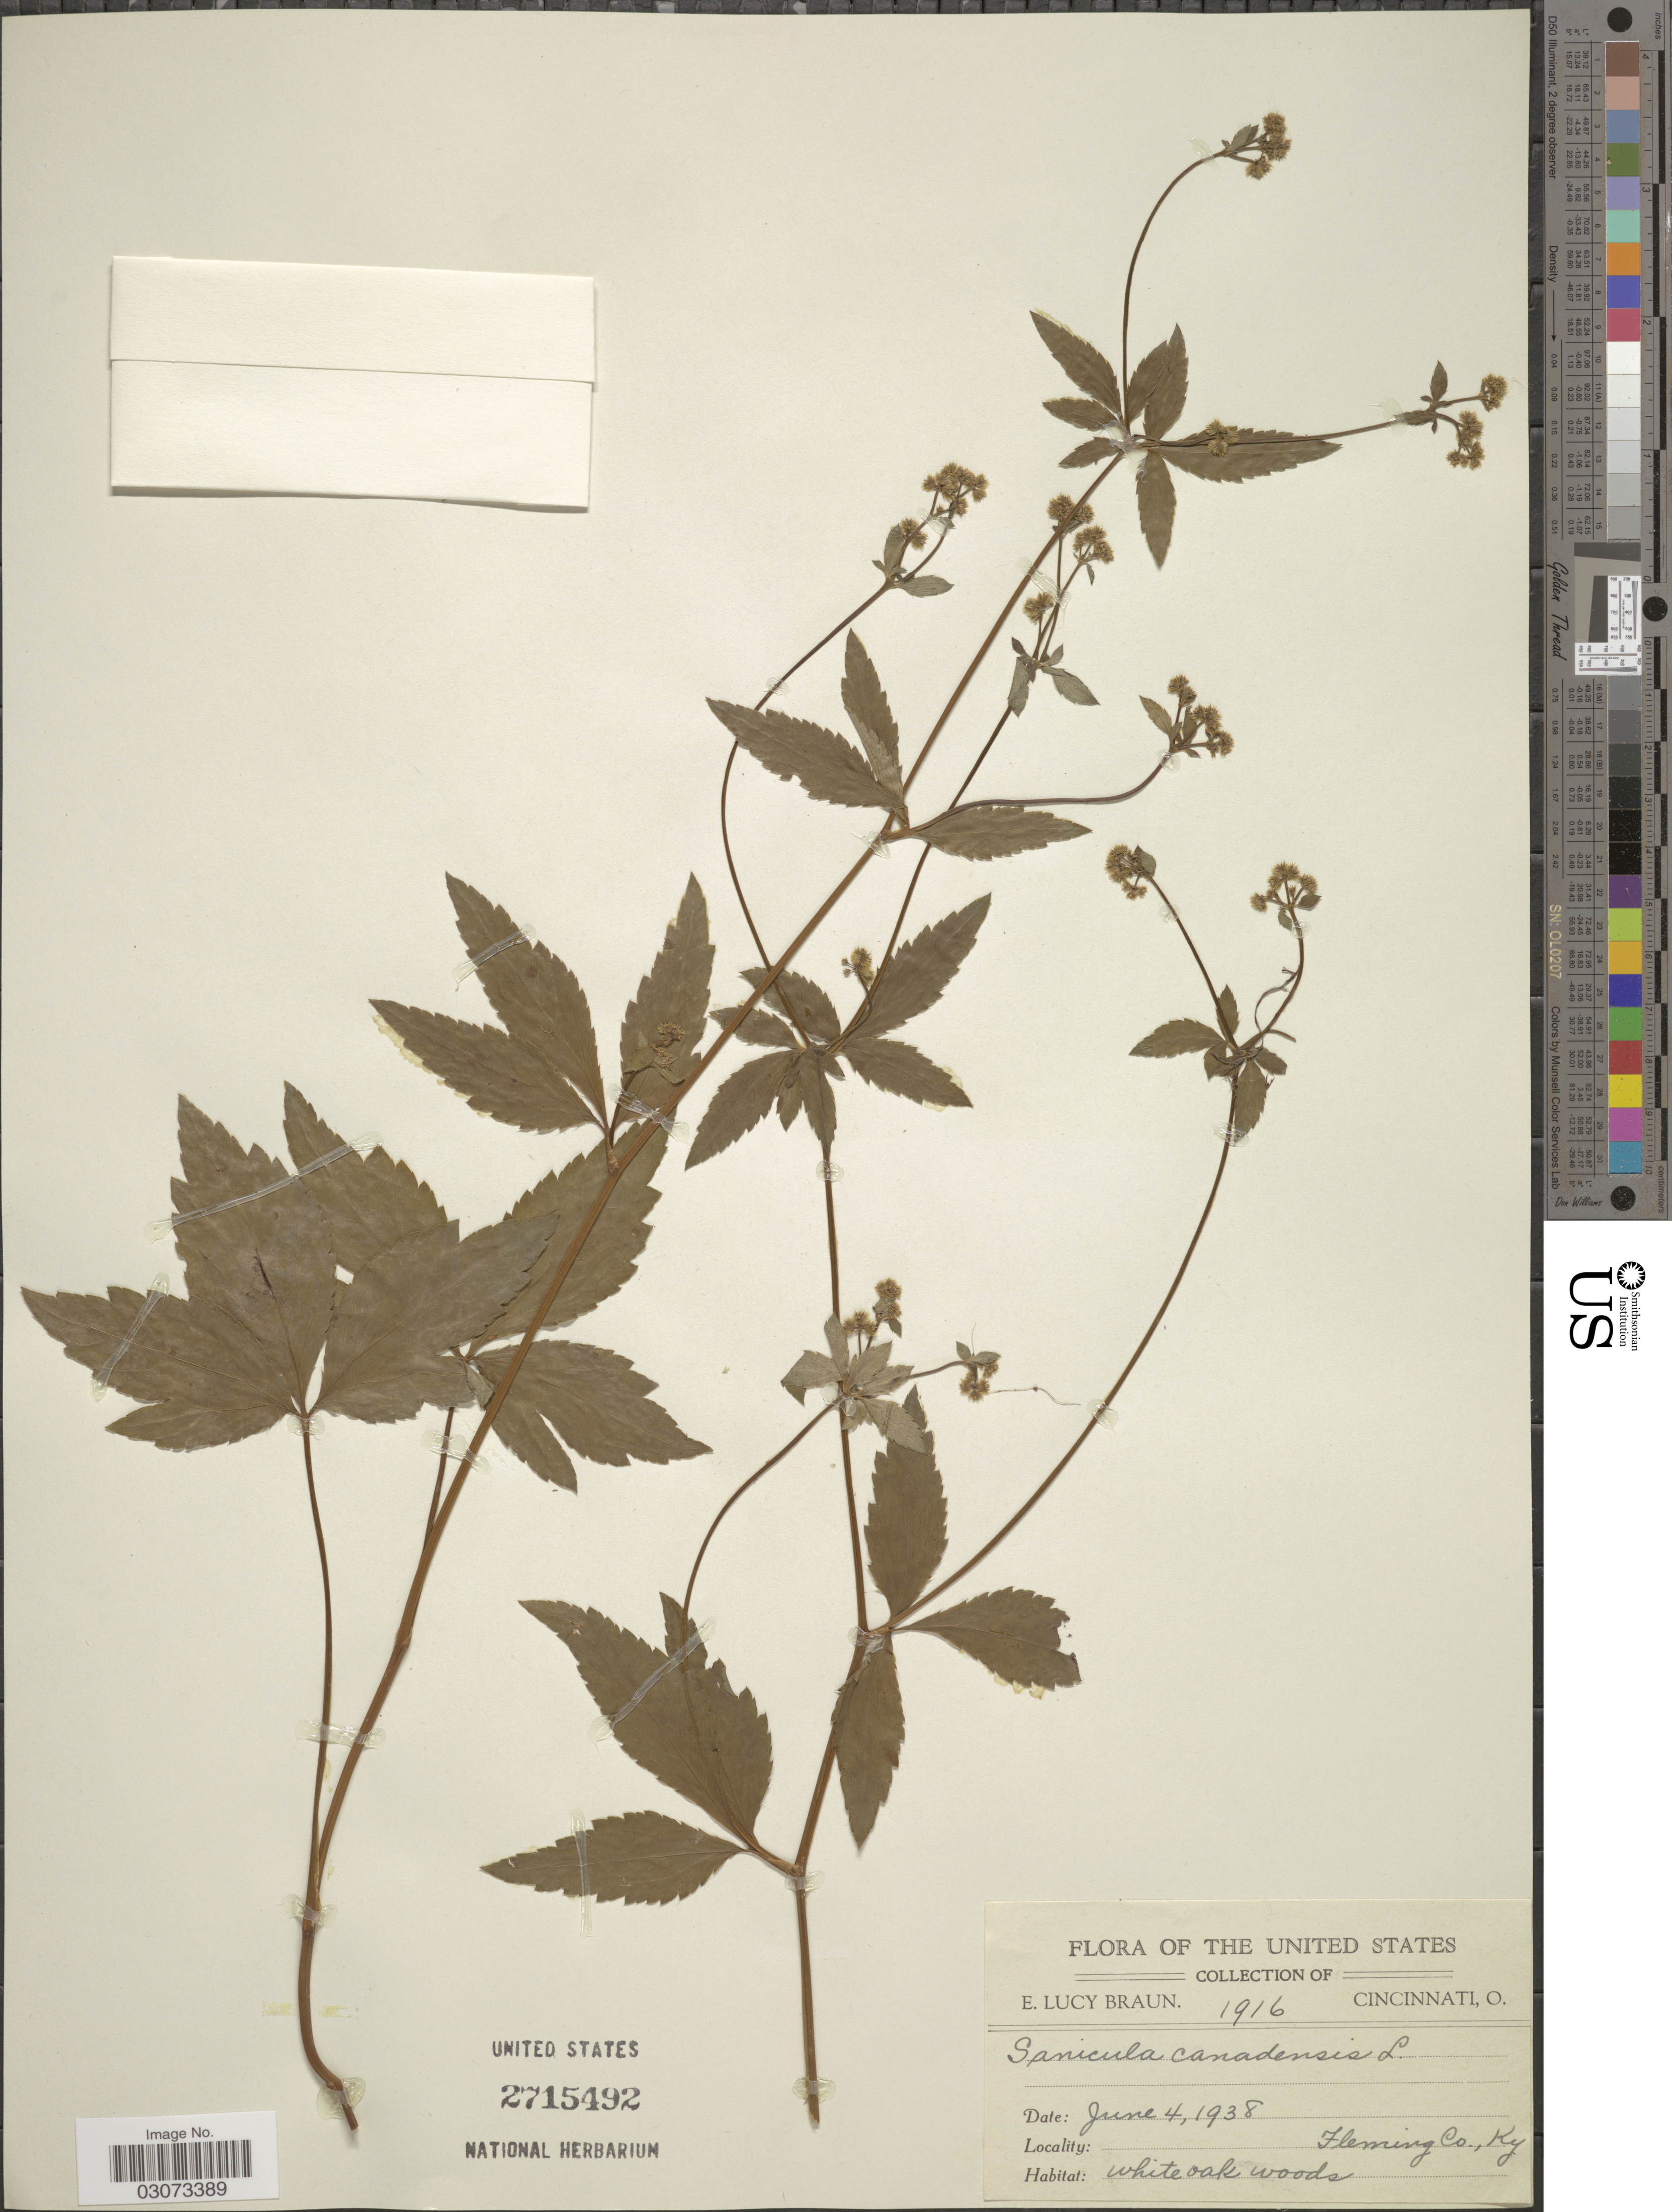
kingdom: Plantae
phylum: Tracheophyta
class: Magnoliopsida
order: Apiales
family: Apiaceae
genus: Sanicula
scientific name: Sanicula canadensis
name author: L.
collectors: E. L. Braun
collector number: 1916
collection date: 1938-06-04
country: United States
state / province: Kentucky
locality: Fleming Co.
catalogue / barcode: US 2715492